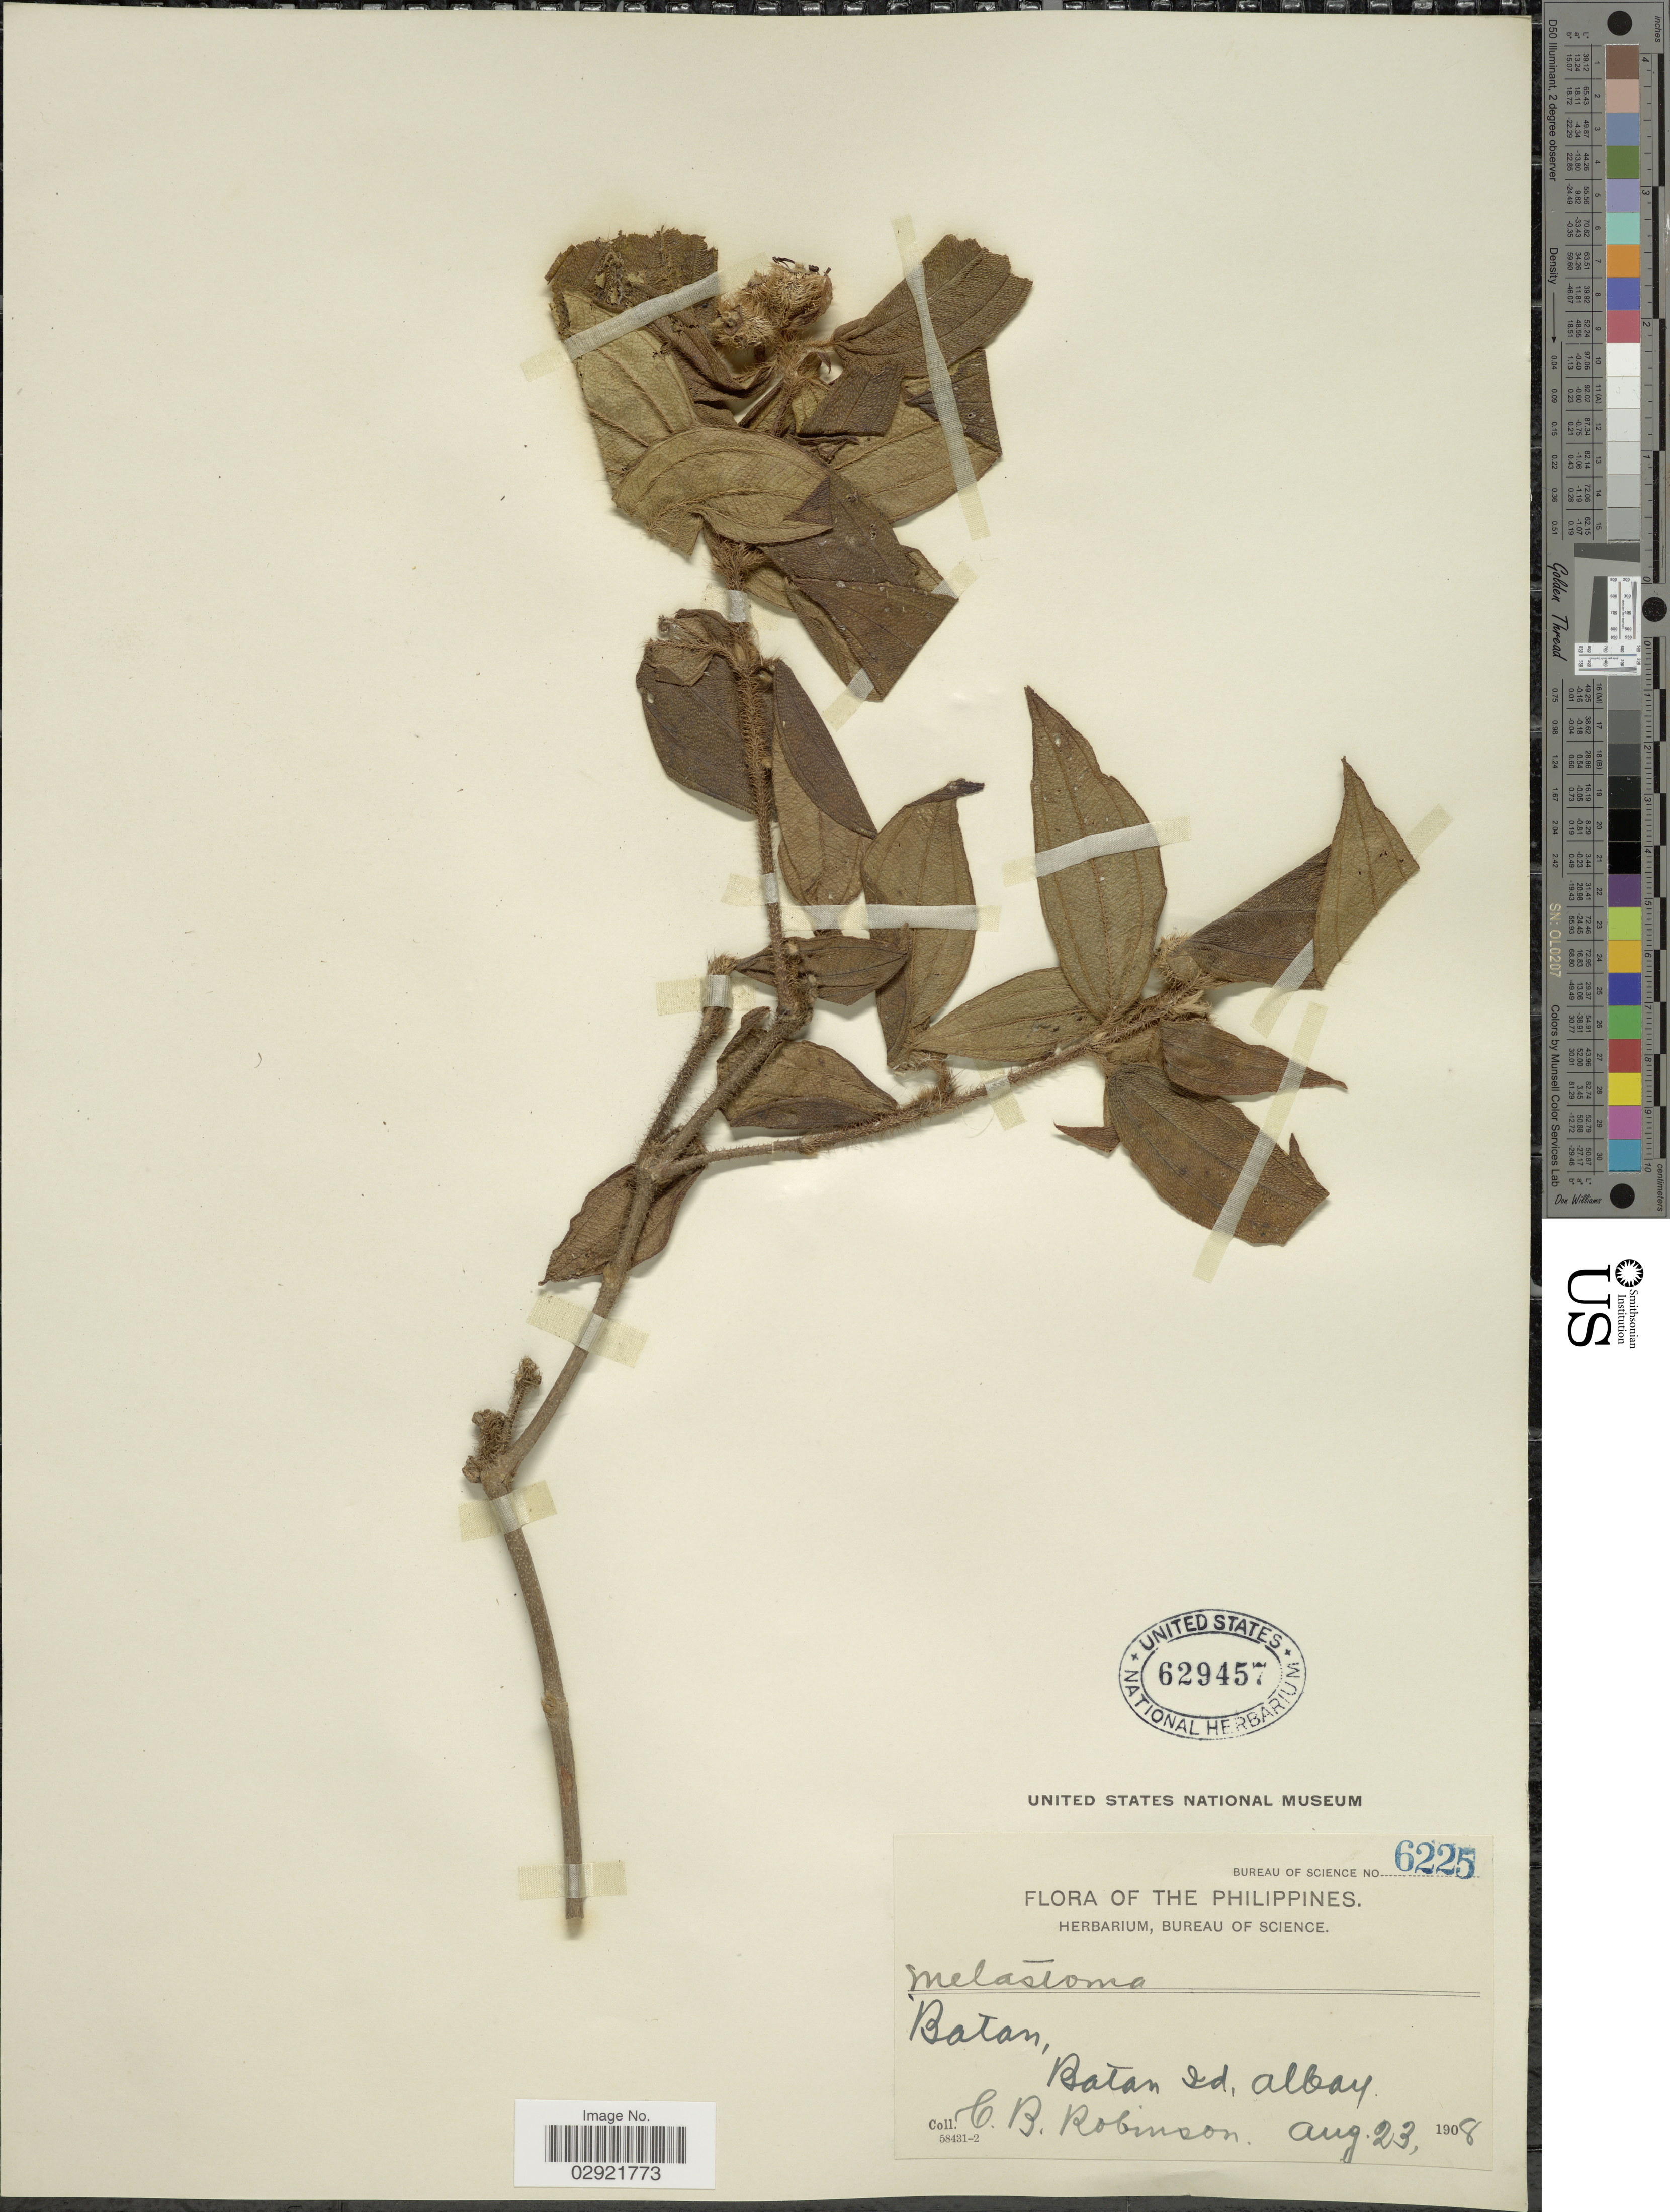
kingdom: Plantae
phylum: Tracheophyta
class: Magnoliopsida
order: Myrtales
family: Melastomataceae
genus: Melastoma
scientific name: Melastoma crinitum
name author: Roxb.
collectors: C. Robinson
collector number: Bureau of Science 6225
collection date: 1908-08-23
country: Philippines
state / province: Bicol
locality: Batan, Batan Id. Albay.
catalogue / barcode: US 629457